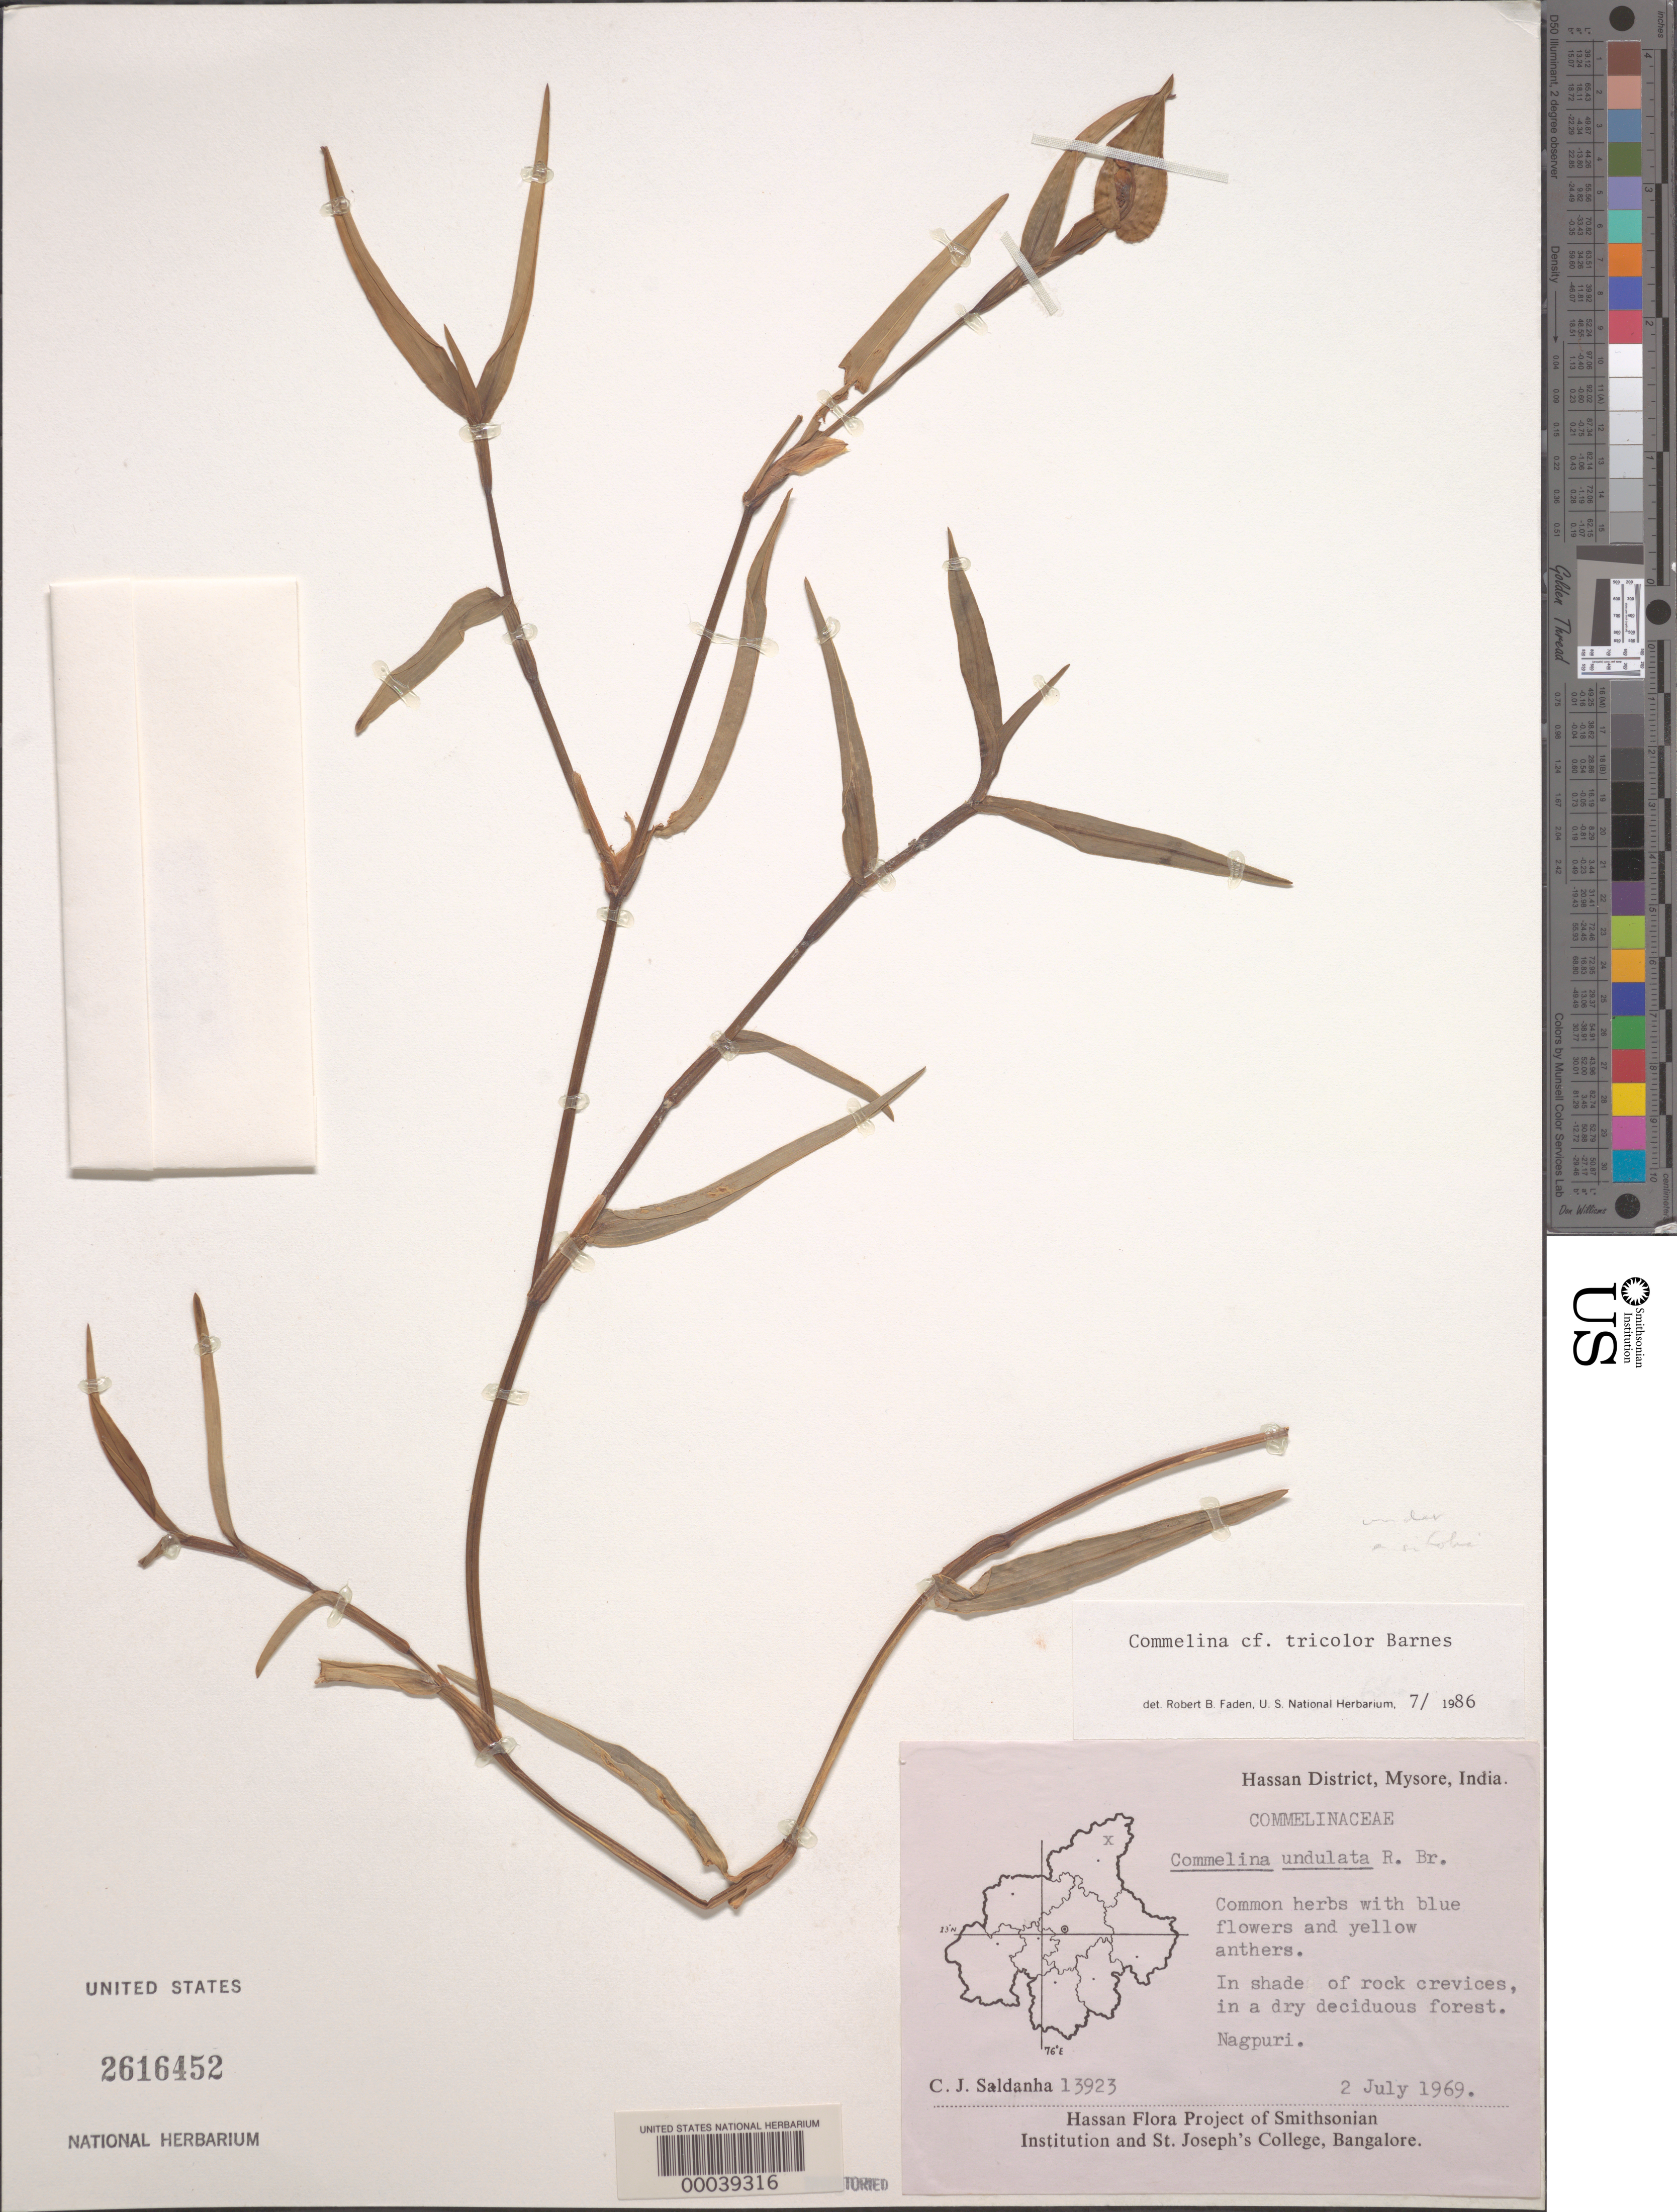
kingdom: Plantae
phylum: Tracheophyta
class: Liliopsida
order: Commelinales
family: Commelinaceae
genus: Commelina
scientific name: Commelina tricolor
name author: E. Barnes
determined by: Faden, Robert B., (US), Smithsonian Institution - National Museum of Natural History (UNITED STATES)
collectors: C. J. Saldanha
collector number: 13923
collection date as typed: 02 Jul 1969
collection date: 1969-07-02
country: India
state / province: Karnataka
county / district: Hassan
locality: Nagpuri, mysore state [mysore state = karnataka.]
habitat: Shade of rock crevices, dry deciduous forest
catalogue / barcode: US 2616452